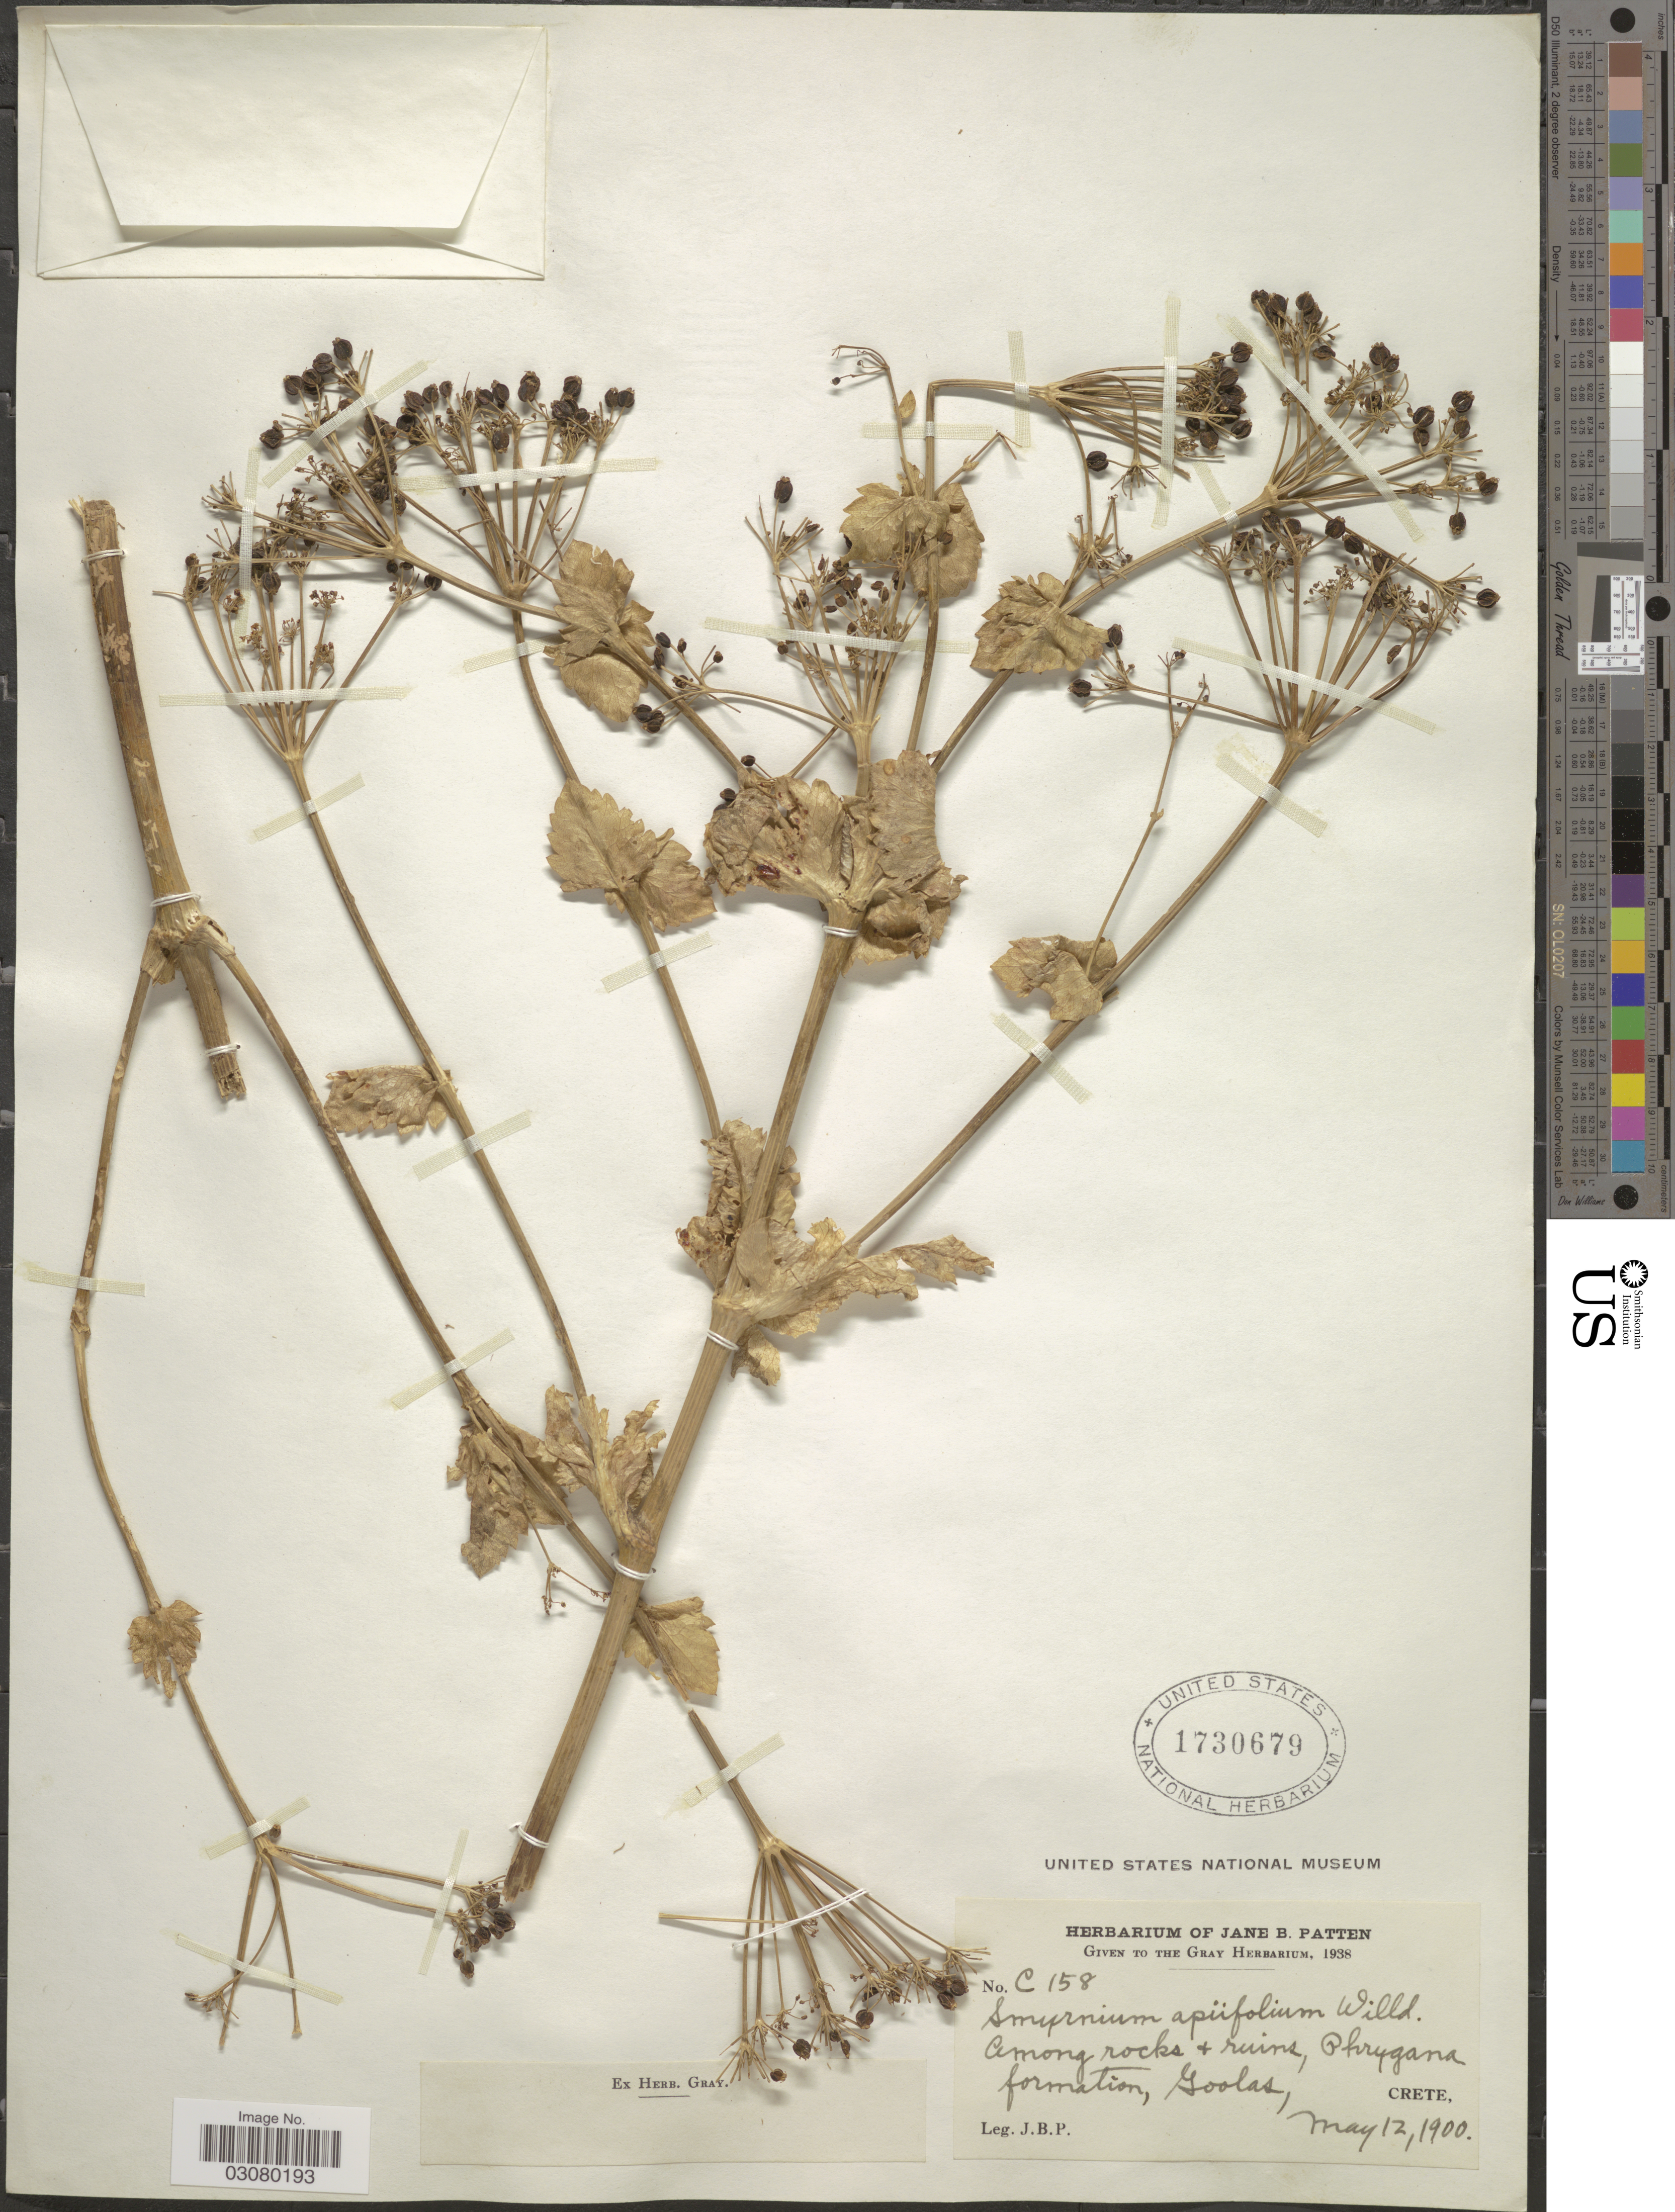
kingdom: Plantae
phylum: Tracheophyta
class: Magnoliopsida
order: Apiales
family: Apiaceae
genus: Smyrnium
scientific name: Smyrnium apiifolium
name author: Willd.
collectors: J. Patten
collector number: C158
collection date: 1900-05-12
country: Greece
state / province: Crete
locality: Phrygana formation, Goolas, Crete.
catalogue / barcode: US 1730679